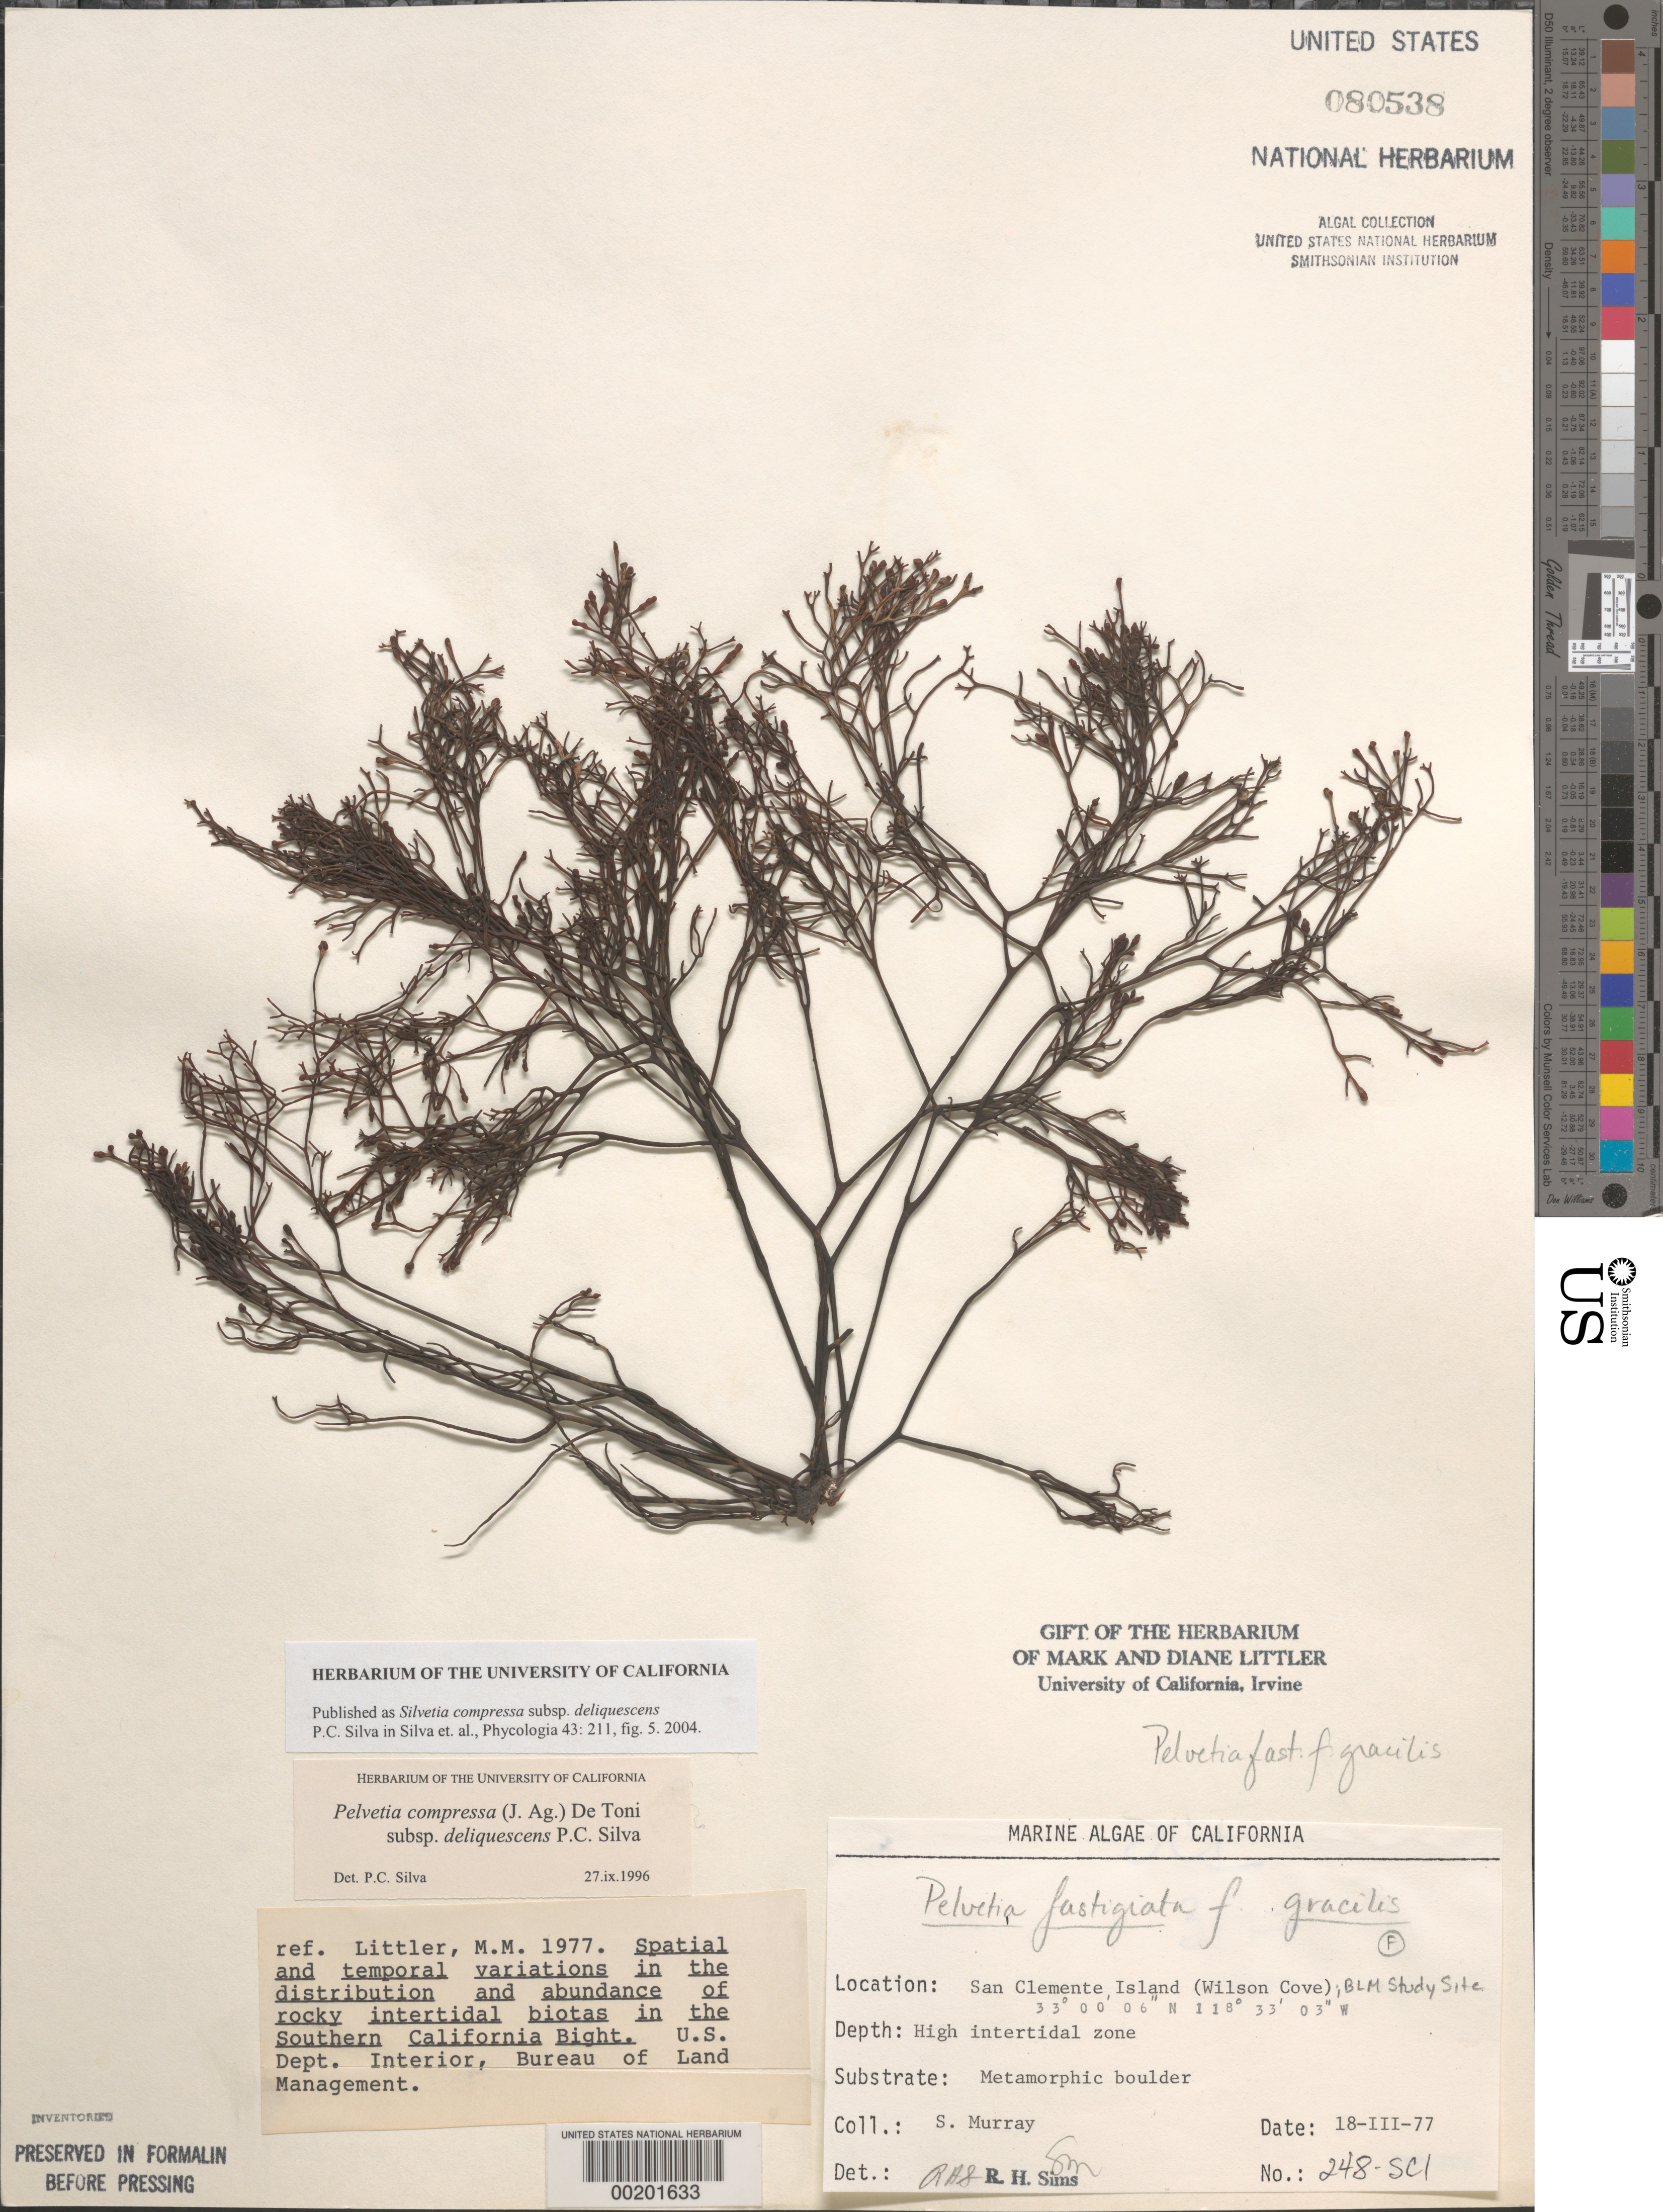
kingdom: Chromista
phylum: Ochrophyta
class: Phaeophyceae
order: Fucales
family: Fucaceae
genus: Silvetia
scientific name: Silvetia compressa subsp. deliquescens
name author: P.C. Silva in P.C. Silva et al.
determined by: Silva, P. C.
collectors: S. N. Murray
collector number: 248-SCI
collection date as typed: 18 Mar 1977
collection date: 1977-03-18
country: United States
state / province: California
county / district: Los Angeles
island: San Clemente Island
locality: Wilson Cove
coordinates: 33 00'06"N, 118 33'03"W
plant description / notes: BLM-SOCALBIGHT Rocky Intertidal Survey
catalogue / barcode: US 80538